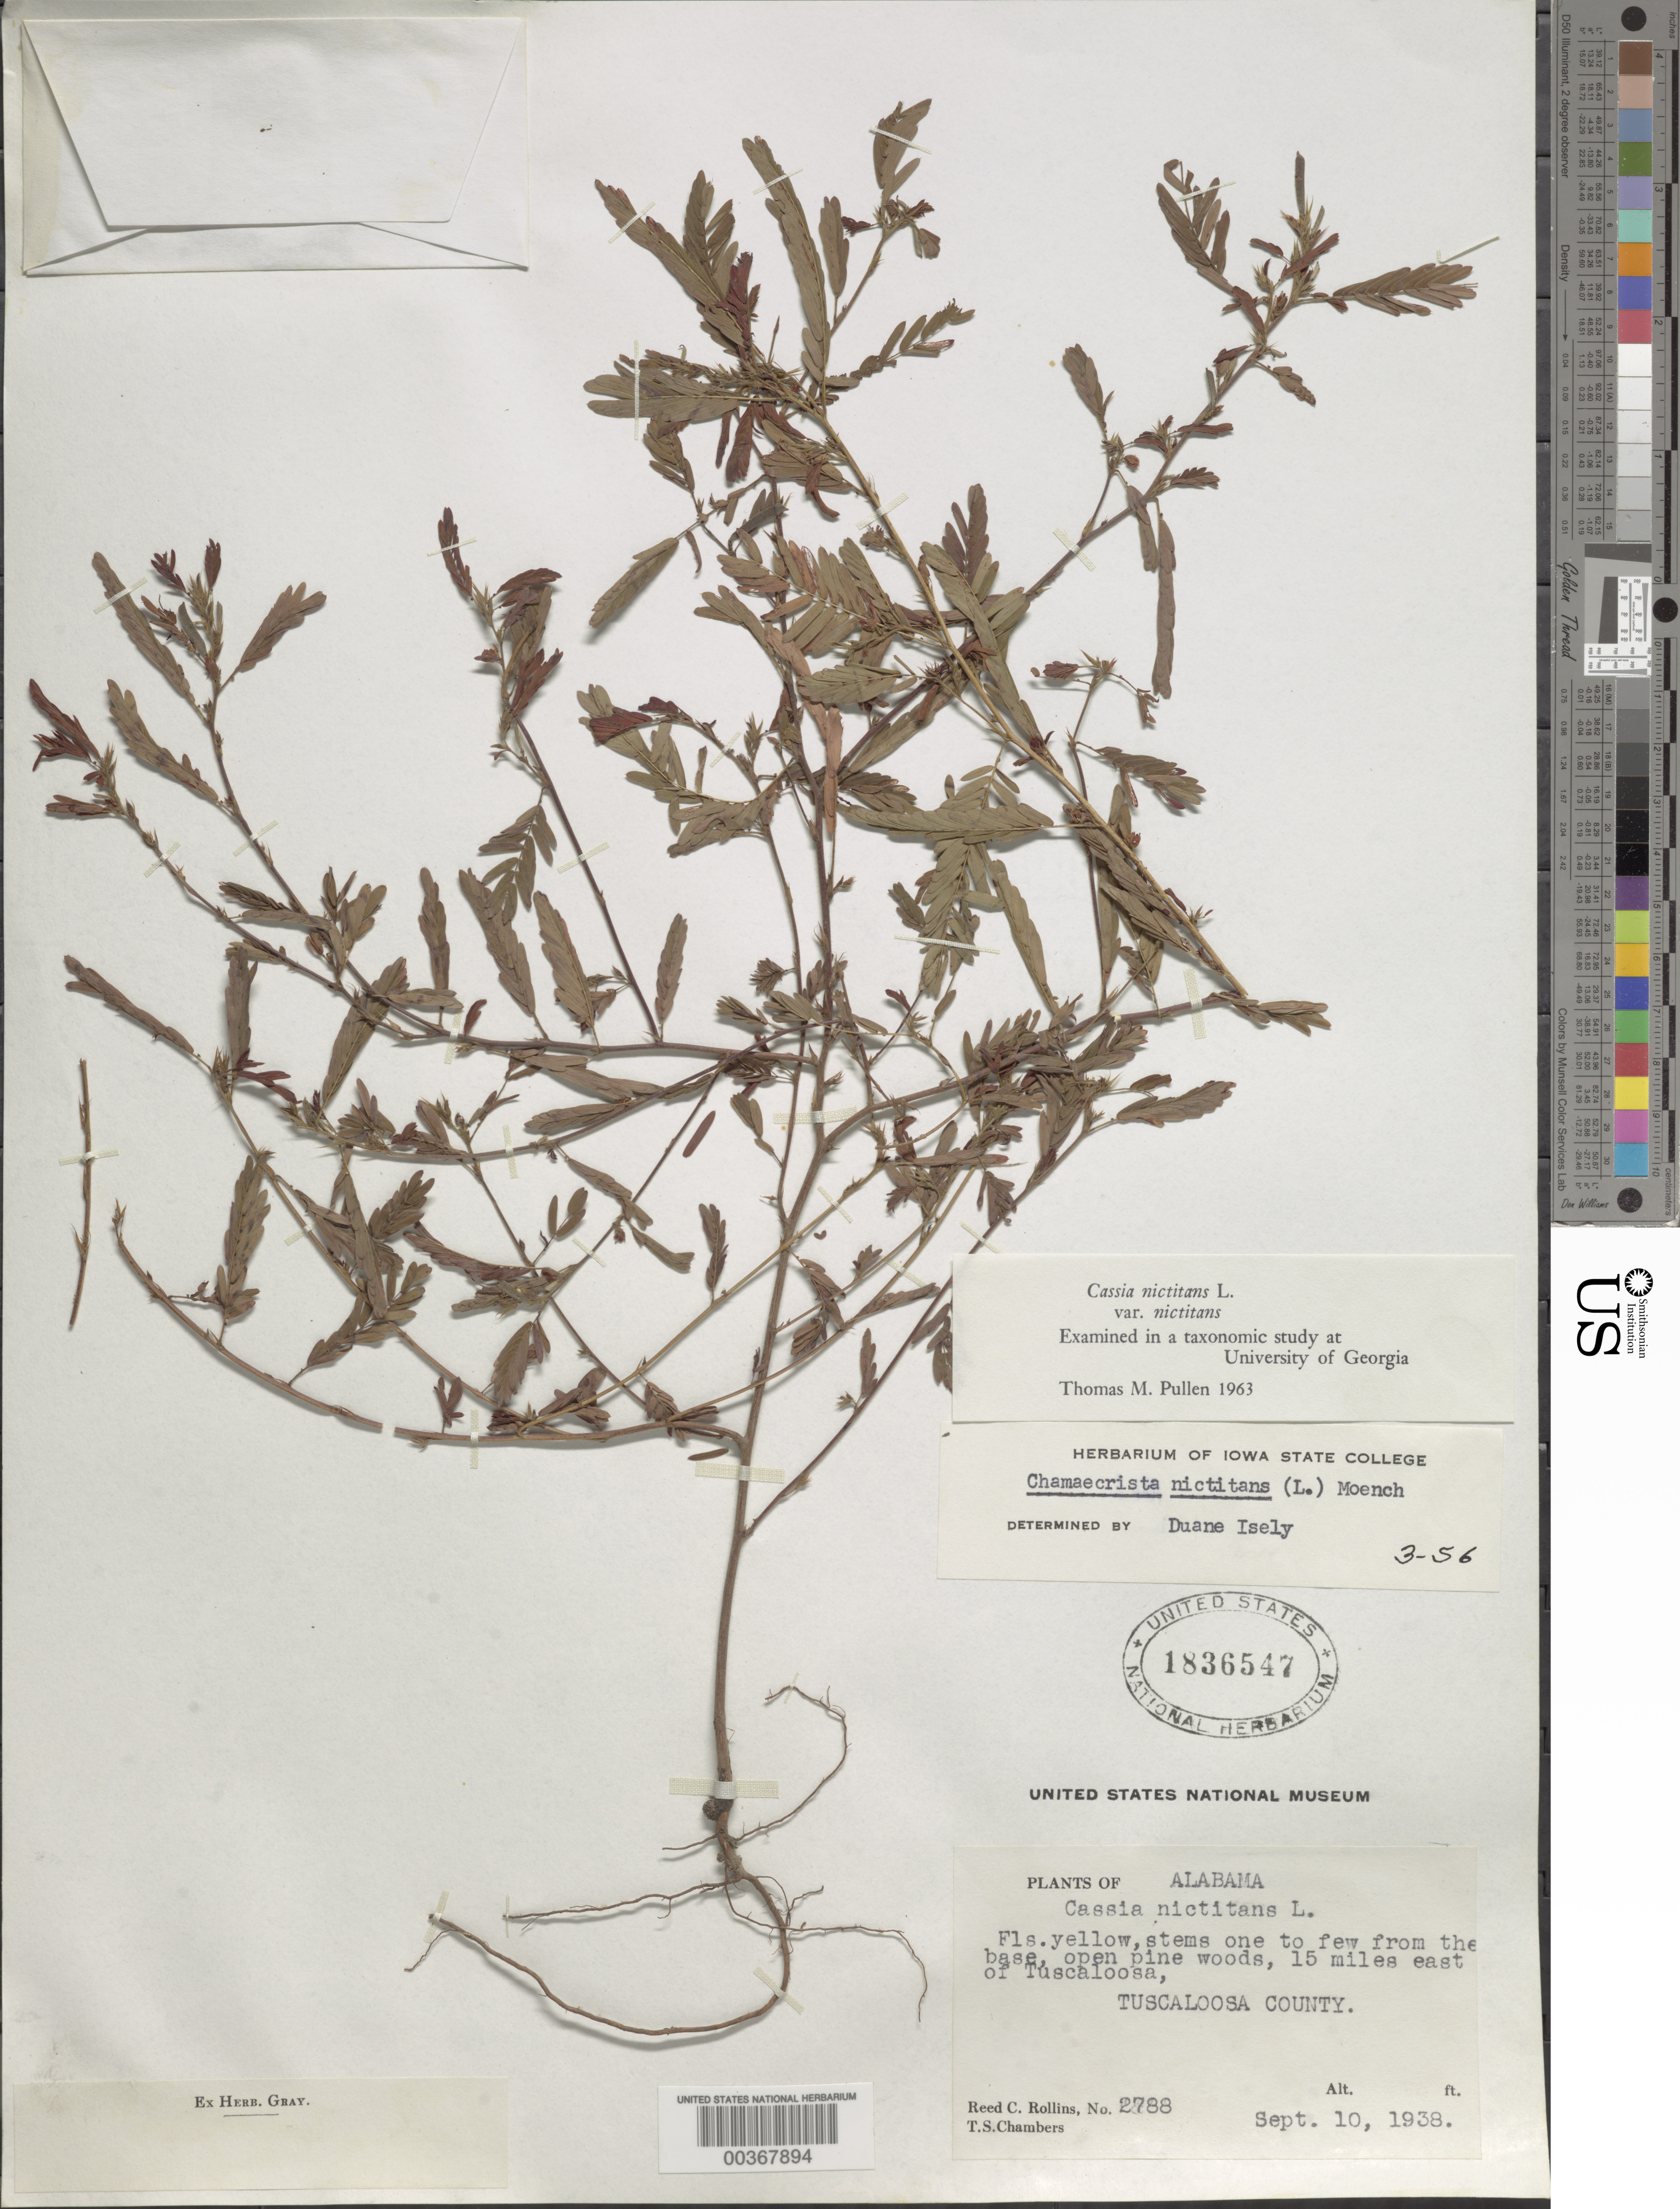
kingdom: Plantae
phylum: Tracheophyta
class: Magnoliopsida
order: Fabales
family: Fabaceae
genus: Chamaecrista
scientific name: Chamaecrista nictitans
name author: (L.) Moench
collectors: R. C. Rollins & T. Chambers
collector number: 2788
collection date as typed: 10 Sep 1938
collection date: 1938-09-10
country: United States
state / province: Alabama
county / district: Tuscaloosa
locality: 15 mi e of tuscaloosa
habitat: Open pine woods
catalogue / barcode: US 1836547